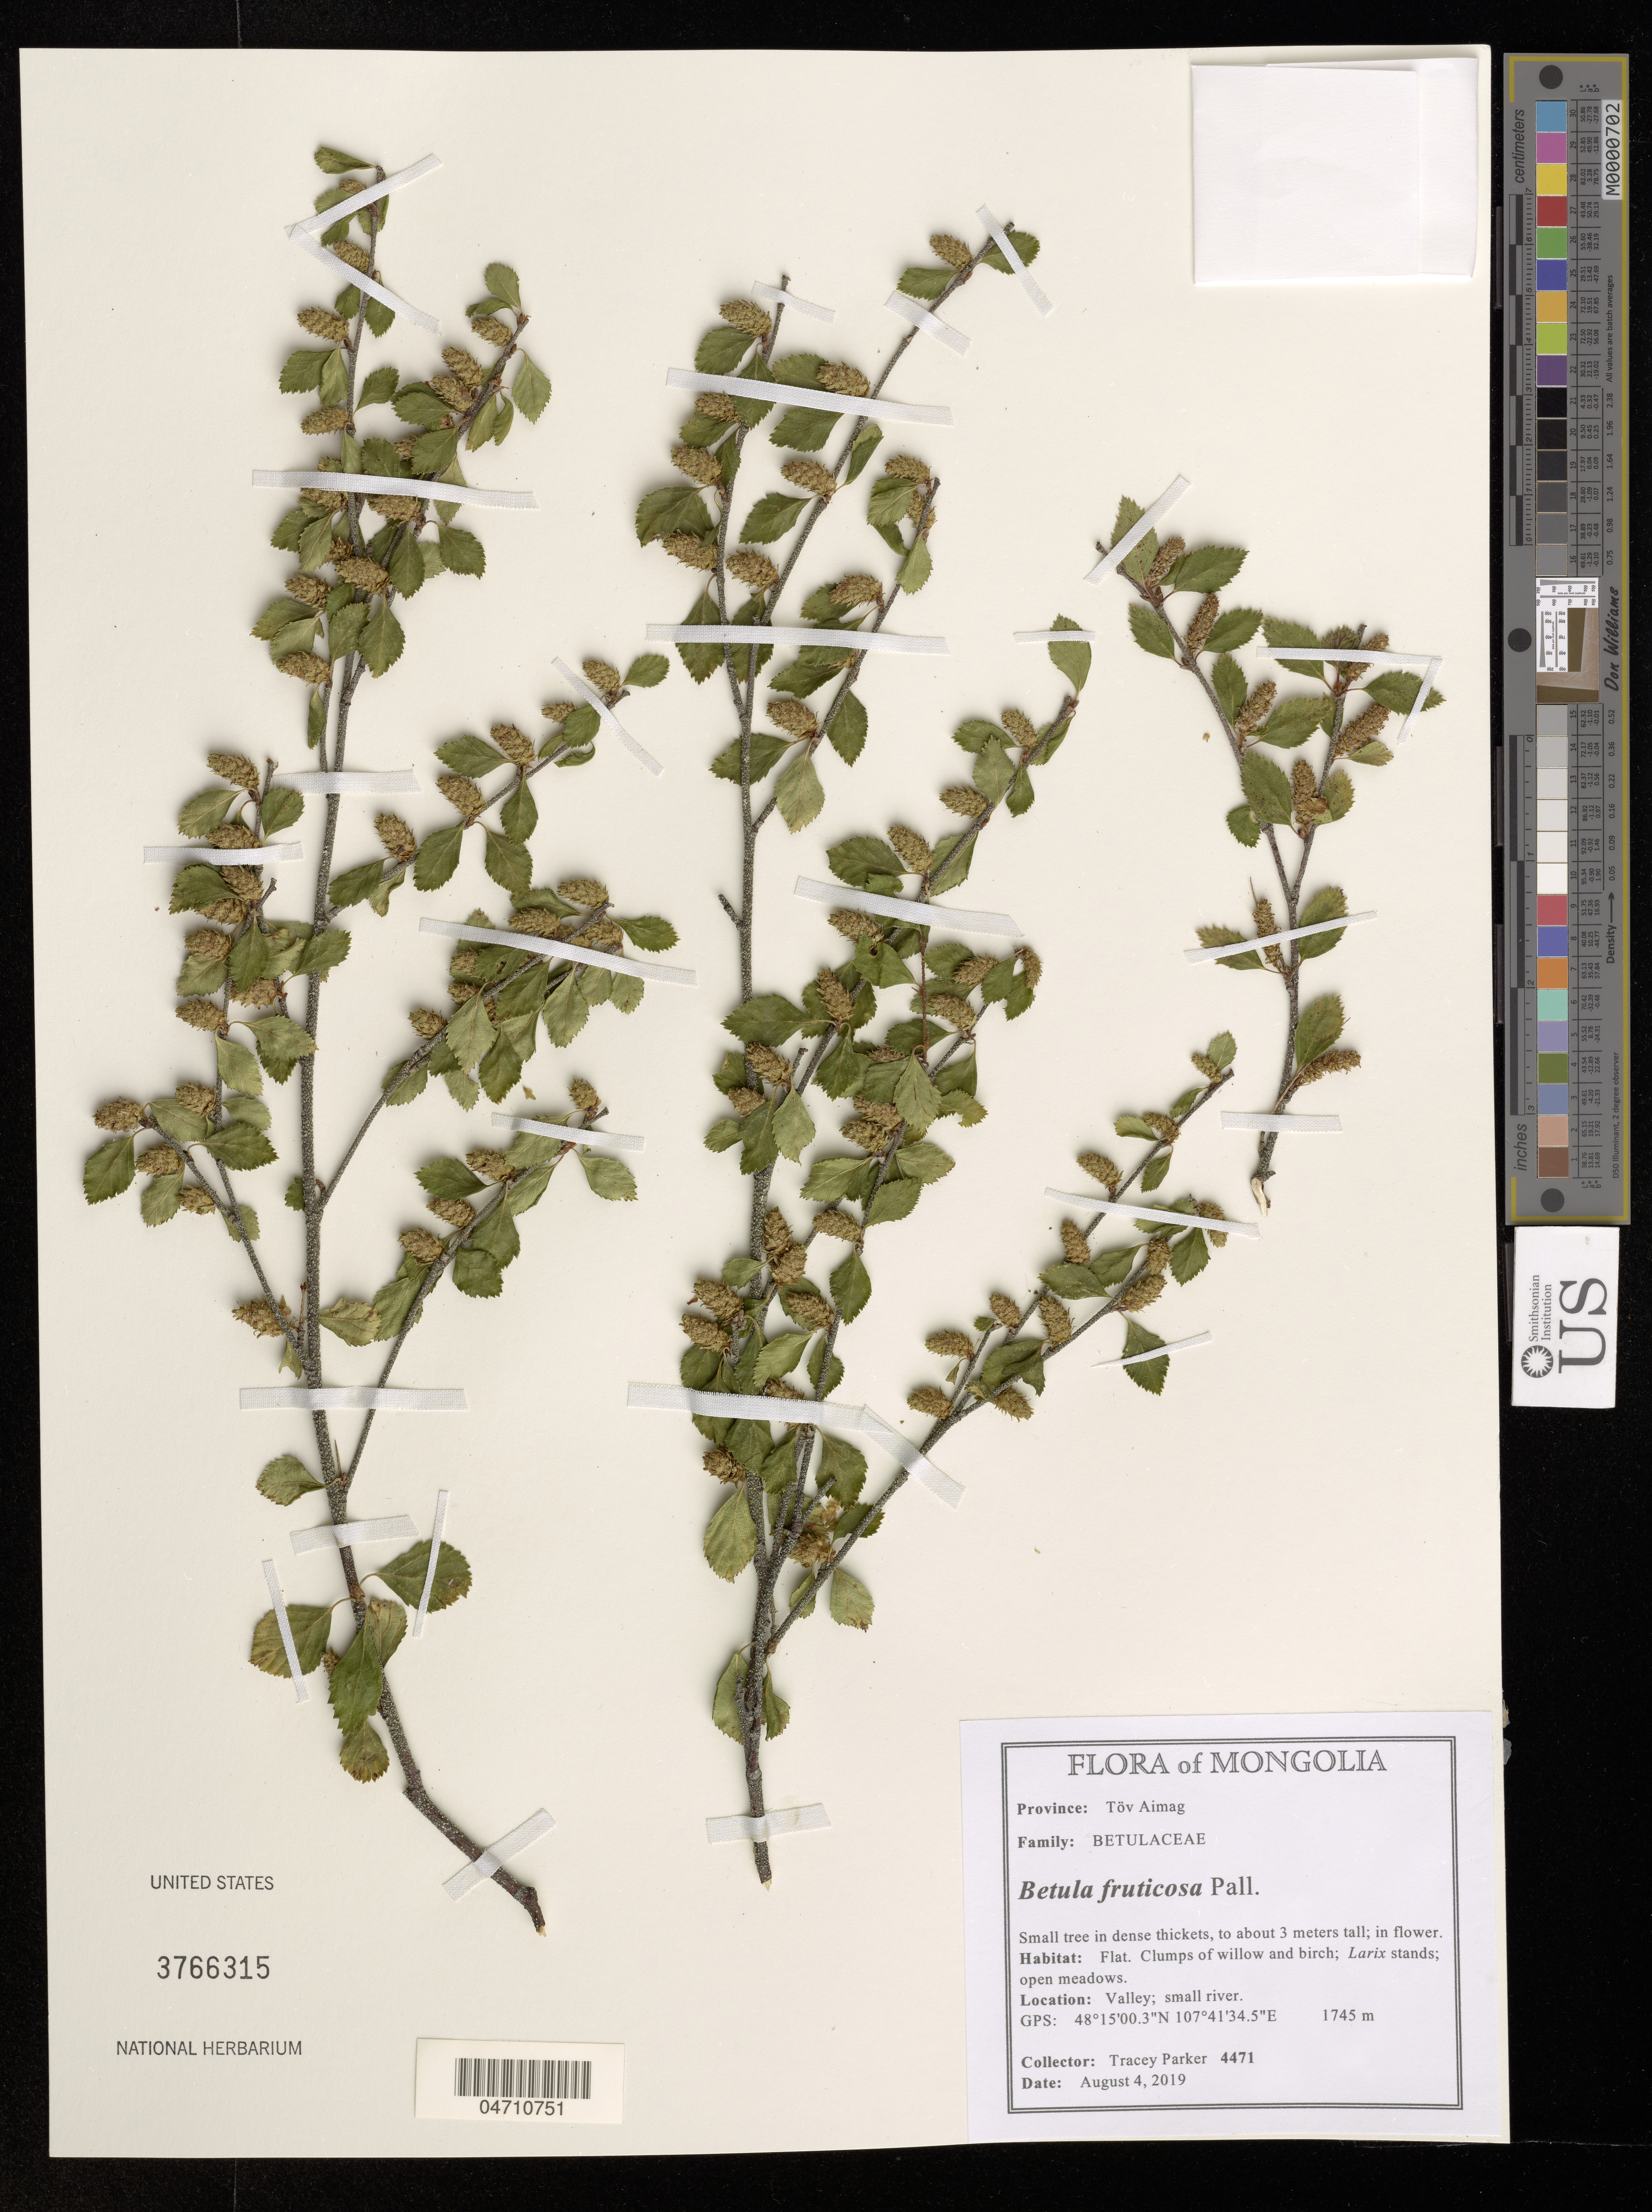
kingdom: Plantae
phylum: Tracheophyta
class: Magnoliopsida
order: Fagales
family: Betulaceae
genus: Betula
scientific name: Betula fruticosa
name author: Pall.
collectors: T. Parker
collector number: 4471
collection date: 2019-08-04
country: Mongolia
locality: Province: Töv Aimag. Valley; small river.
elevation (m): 1745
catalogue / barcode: US 3766315